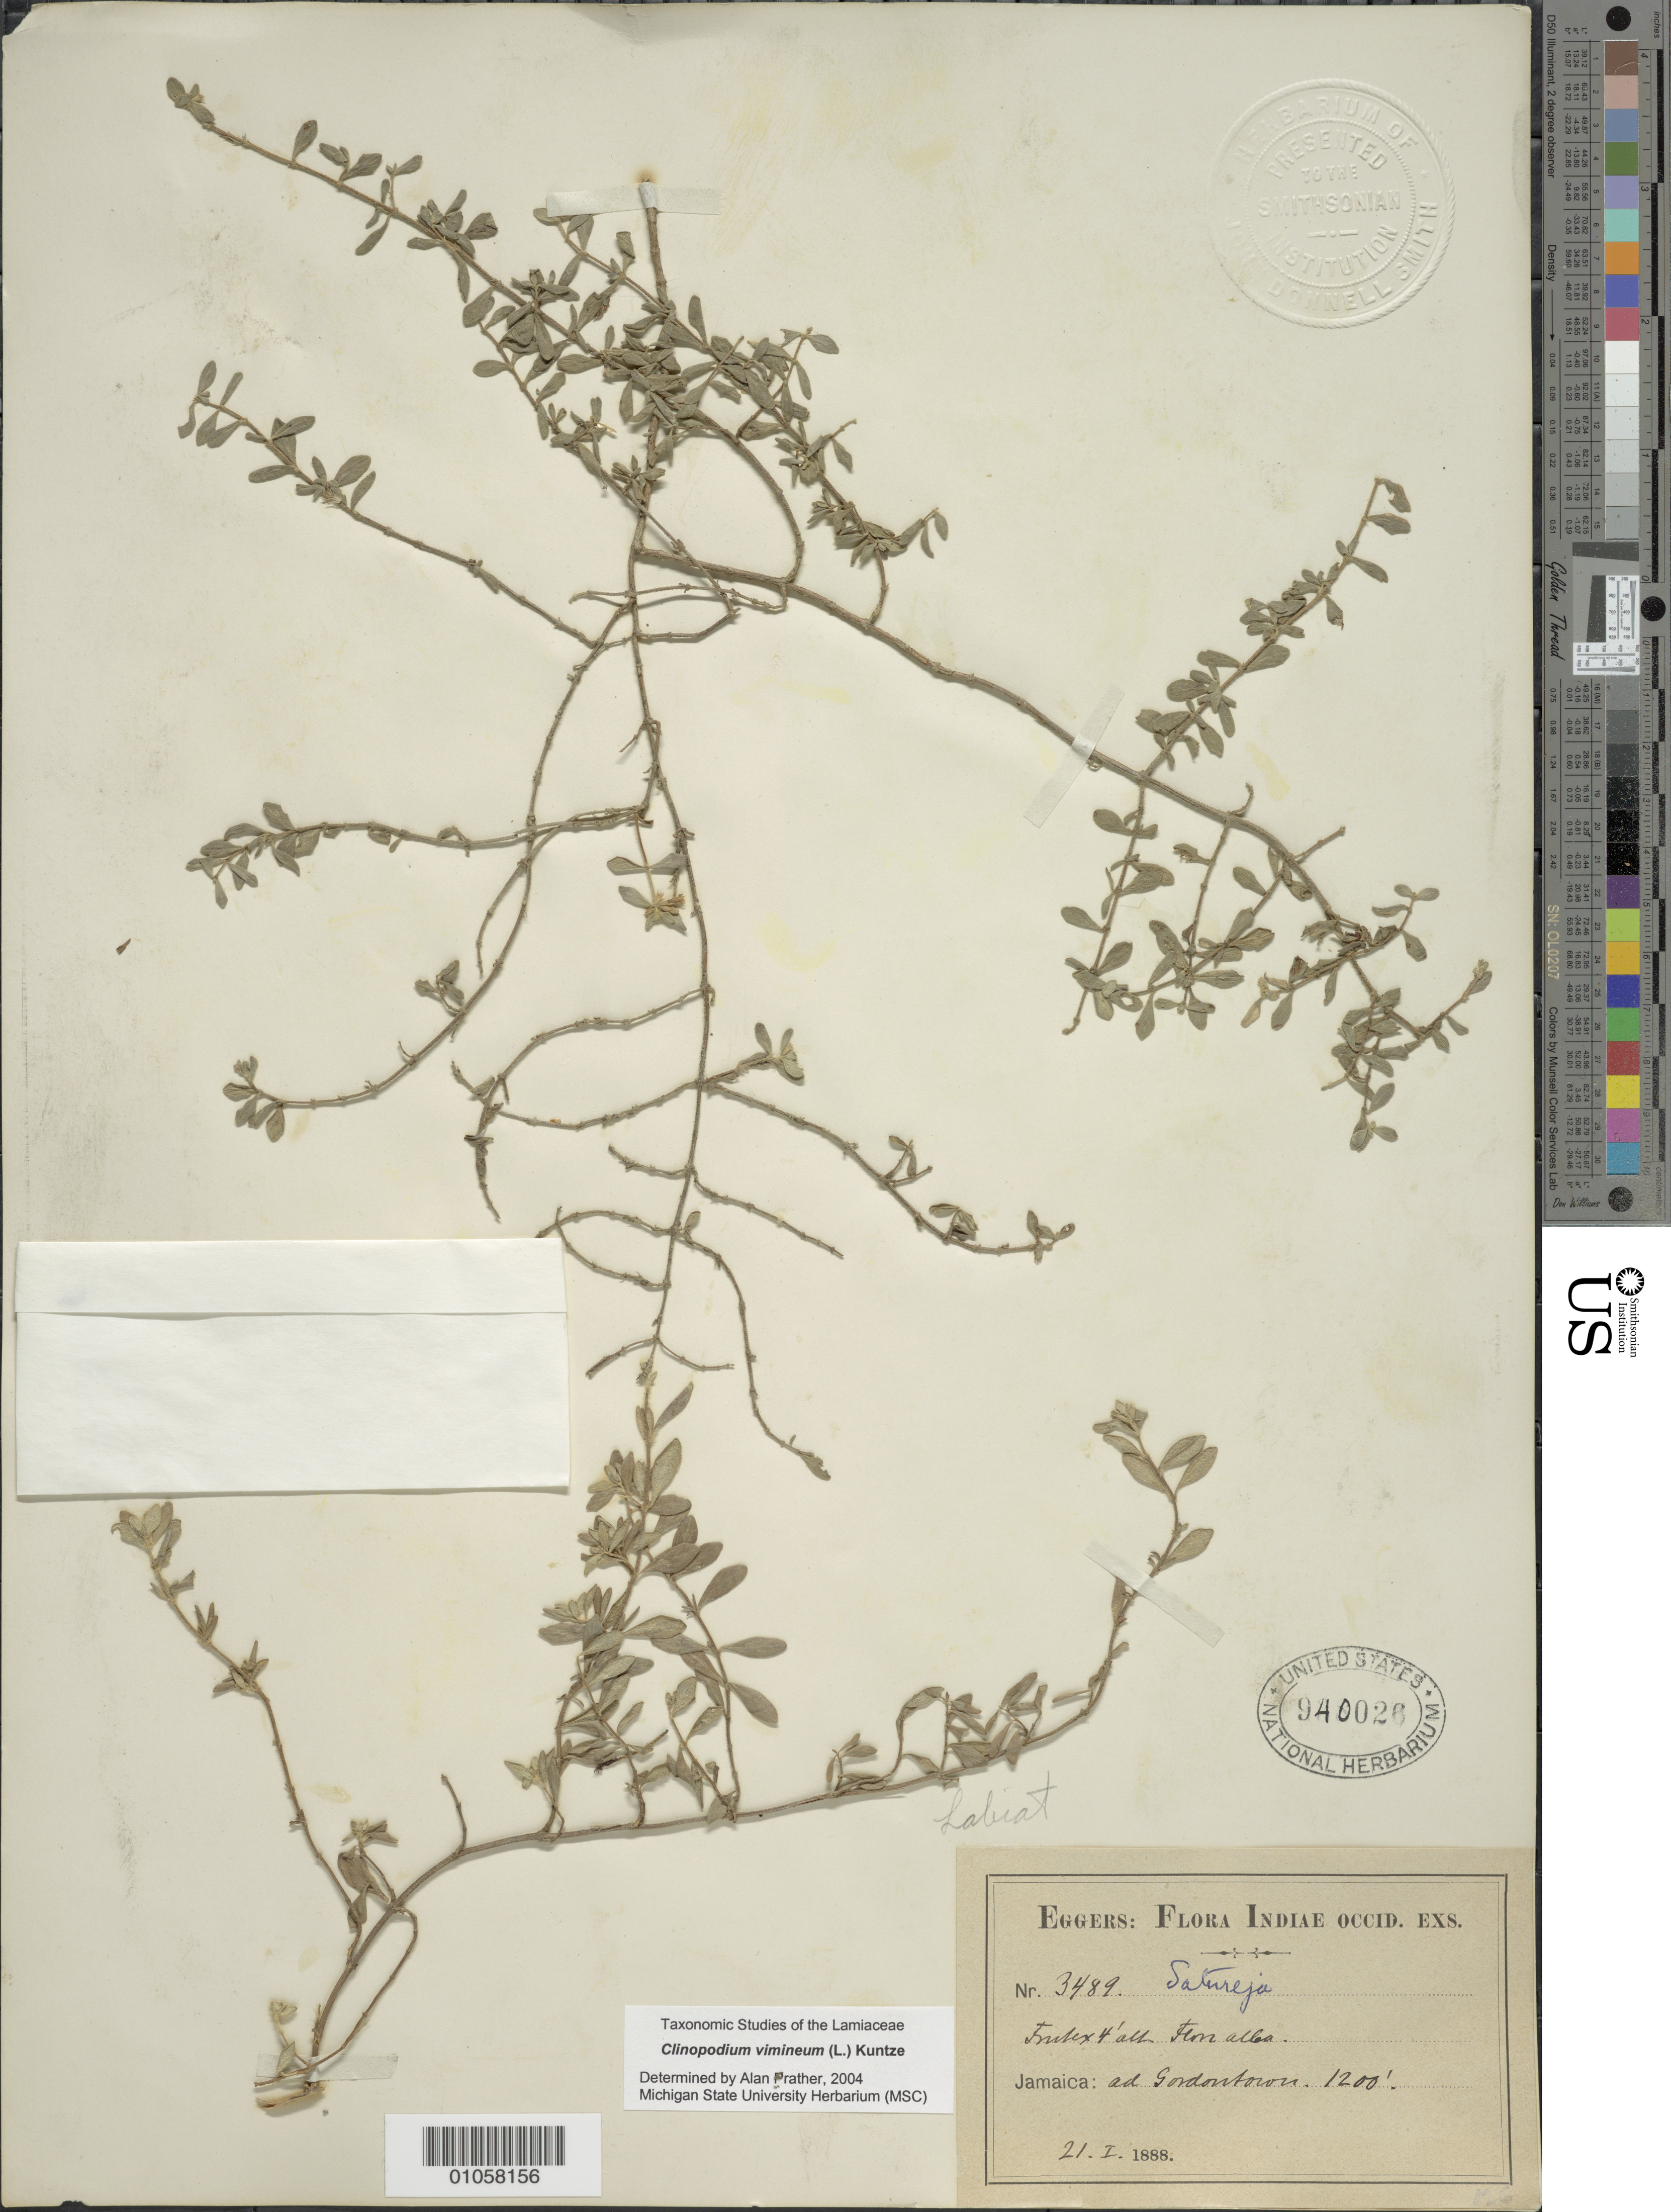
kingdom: Plantae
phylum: Tracheophyta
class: Magnoliopsida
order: Lamiales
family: Lamiaceae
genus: Clinopodium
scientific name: Clinopodium vimineum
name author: (L.) Kuntze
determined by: Prather, L. A.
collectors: H. F. A. von Eggers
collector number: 3489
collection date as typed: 21 Jan 1888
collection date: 1888-01-21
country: Jamaica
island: Jamaica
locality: Gordontown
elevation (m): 366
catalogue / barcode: US 940026